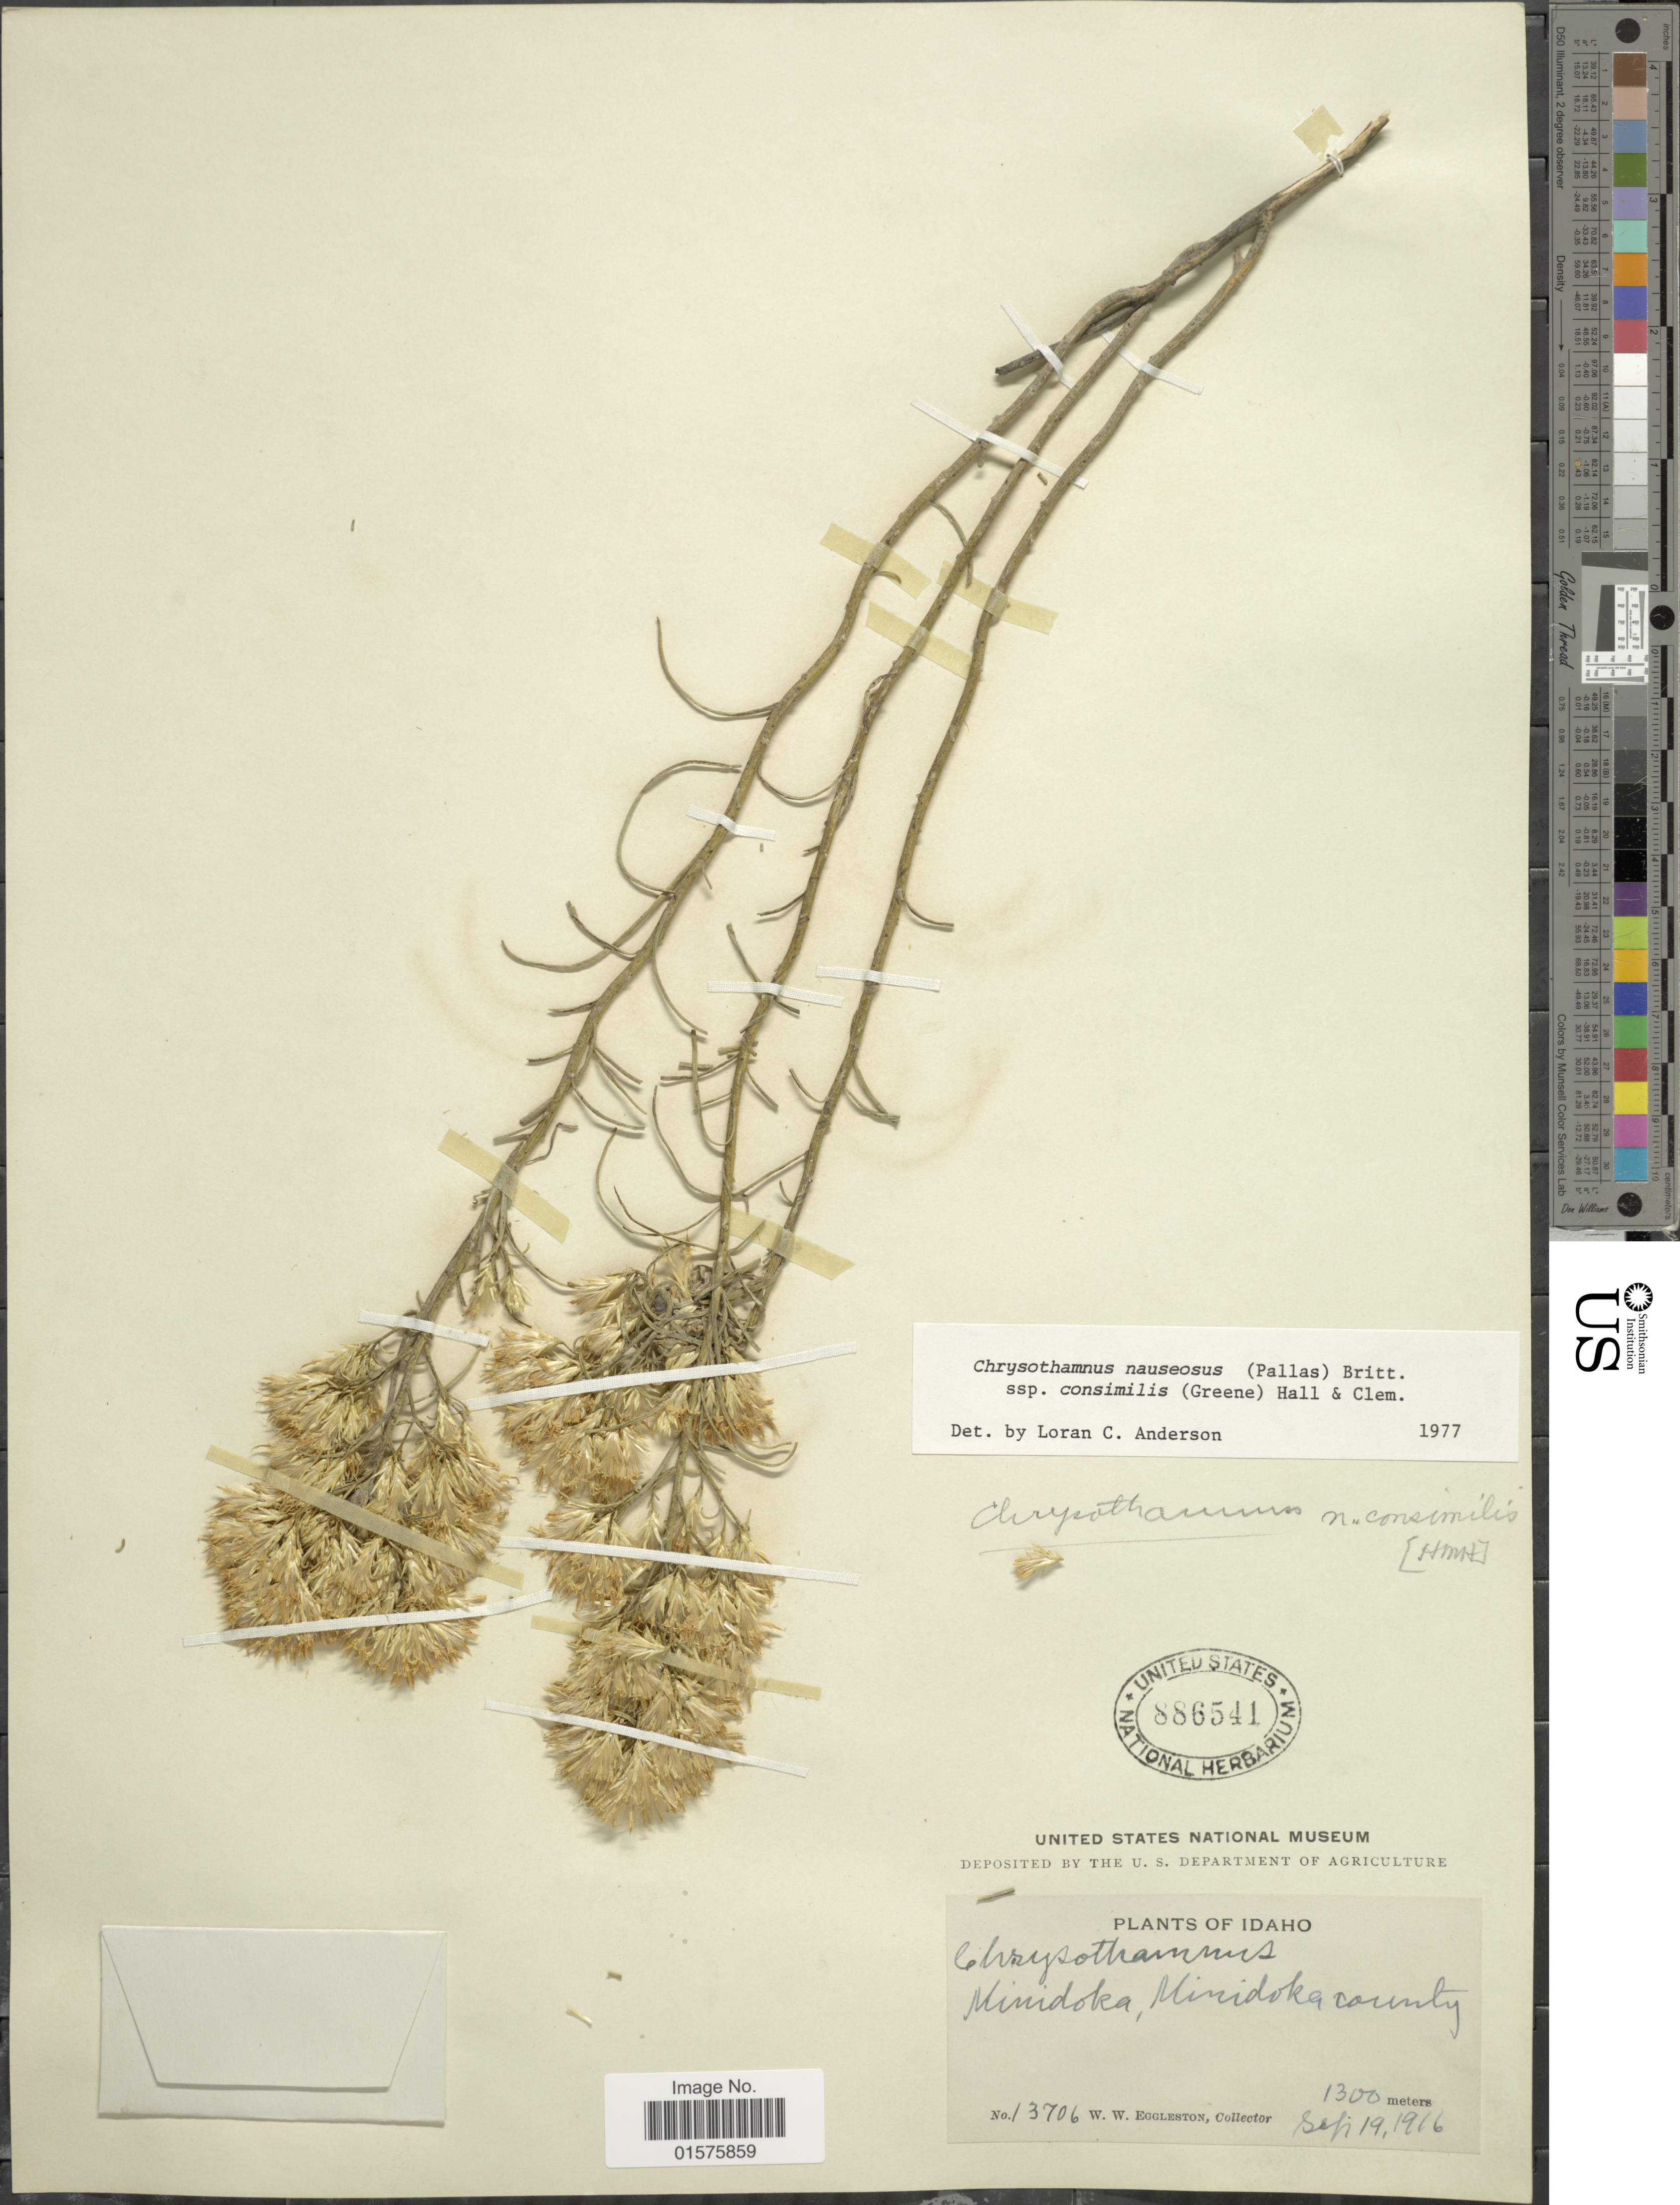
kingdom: Plantae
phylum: Tracheophyta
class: Magnoliopsida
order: Asterales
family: Asteraceae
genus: Ericameria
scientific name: Ericameria nauseosa var. oreophila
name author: (A. Nelson) G.L. Nesom & G.I. Baird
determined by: Urbatsch, Lowell E., Curator (LSU), Louisiana State University (UNITED STATES)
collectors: W. W. Eggleston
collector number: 13706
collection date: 1916-09-19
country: United States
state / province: Idaho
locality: Minidoka, Minidoka County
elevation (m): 1300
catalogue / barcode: US 886541